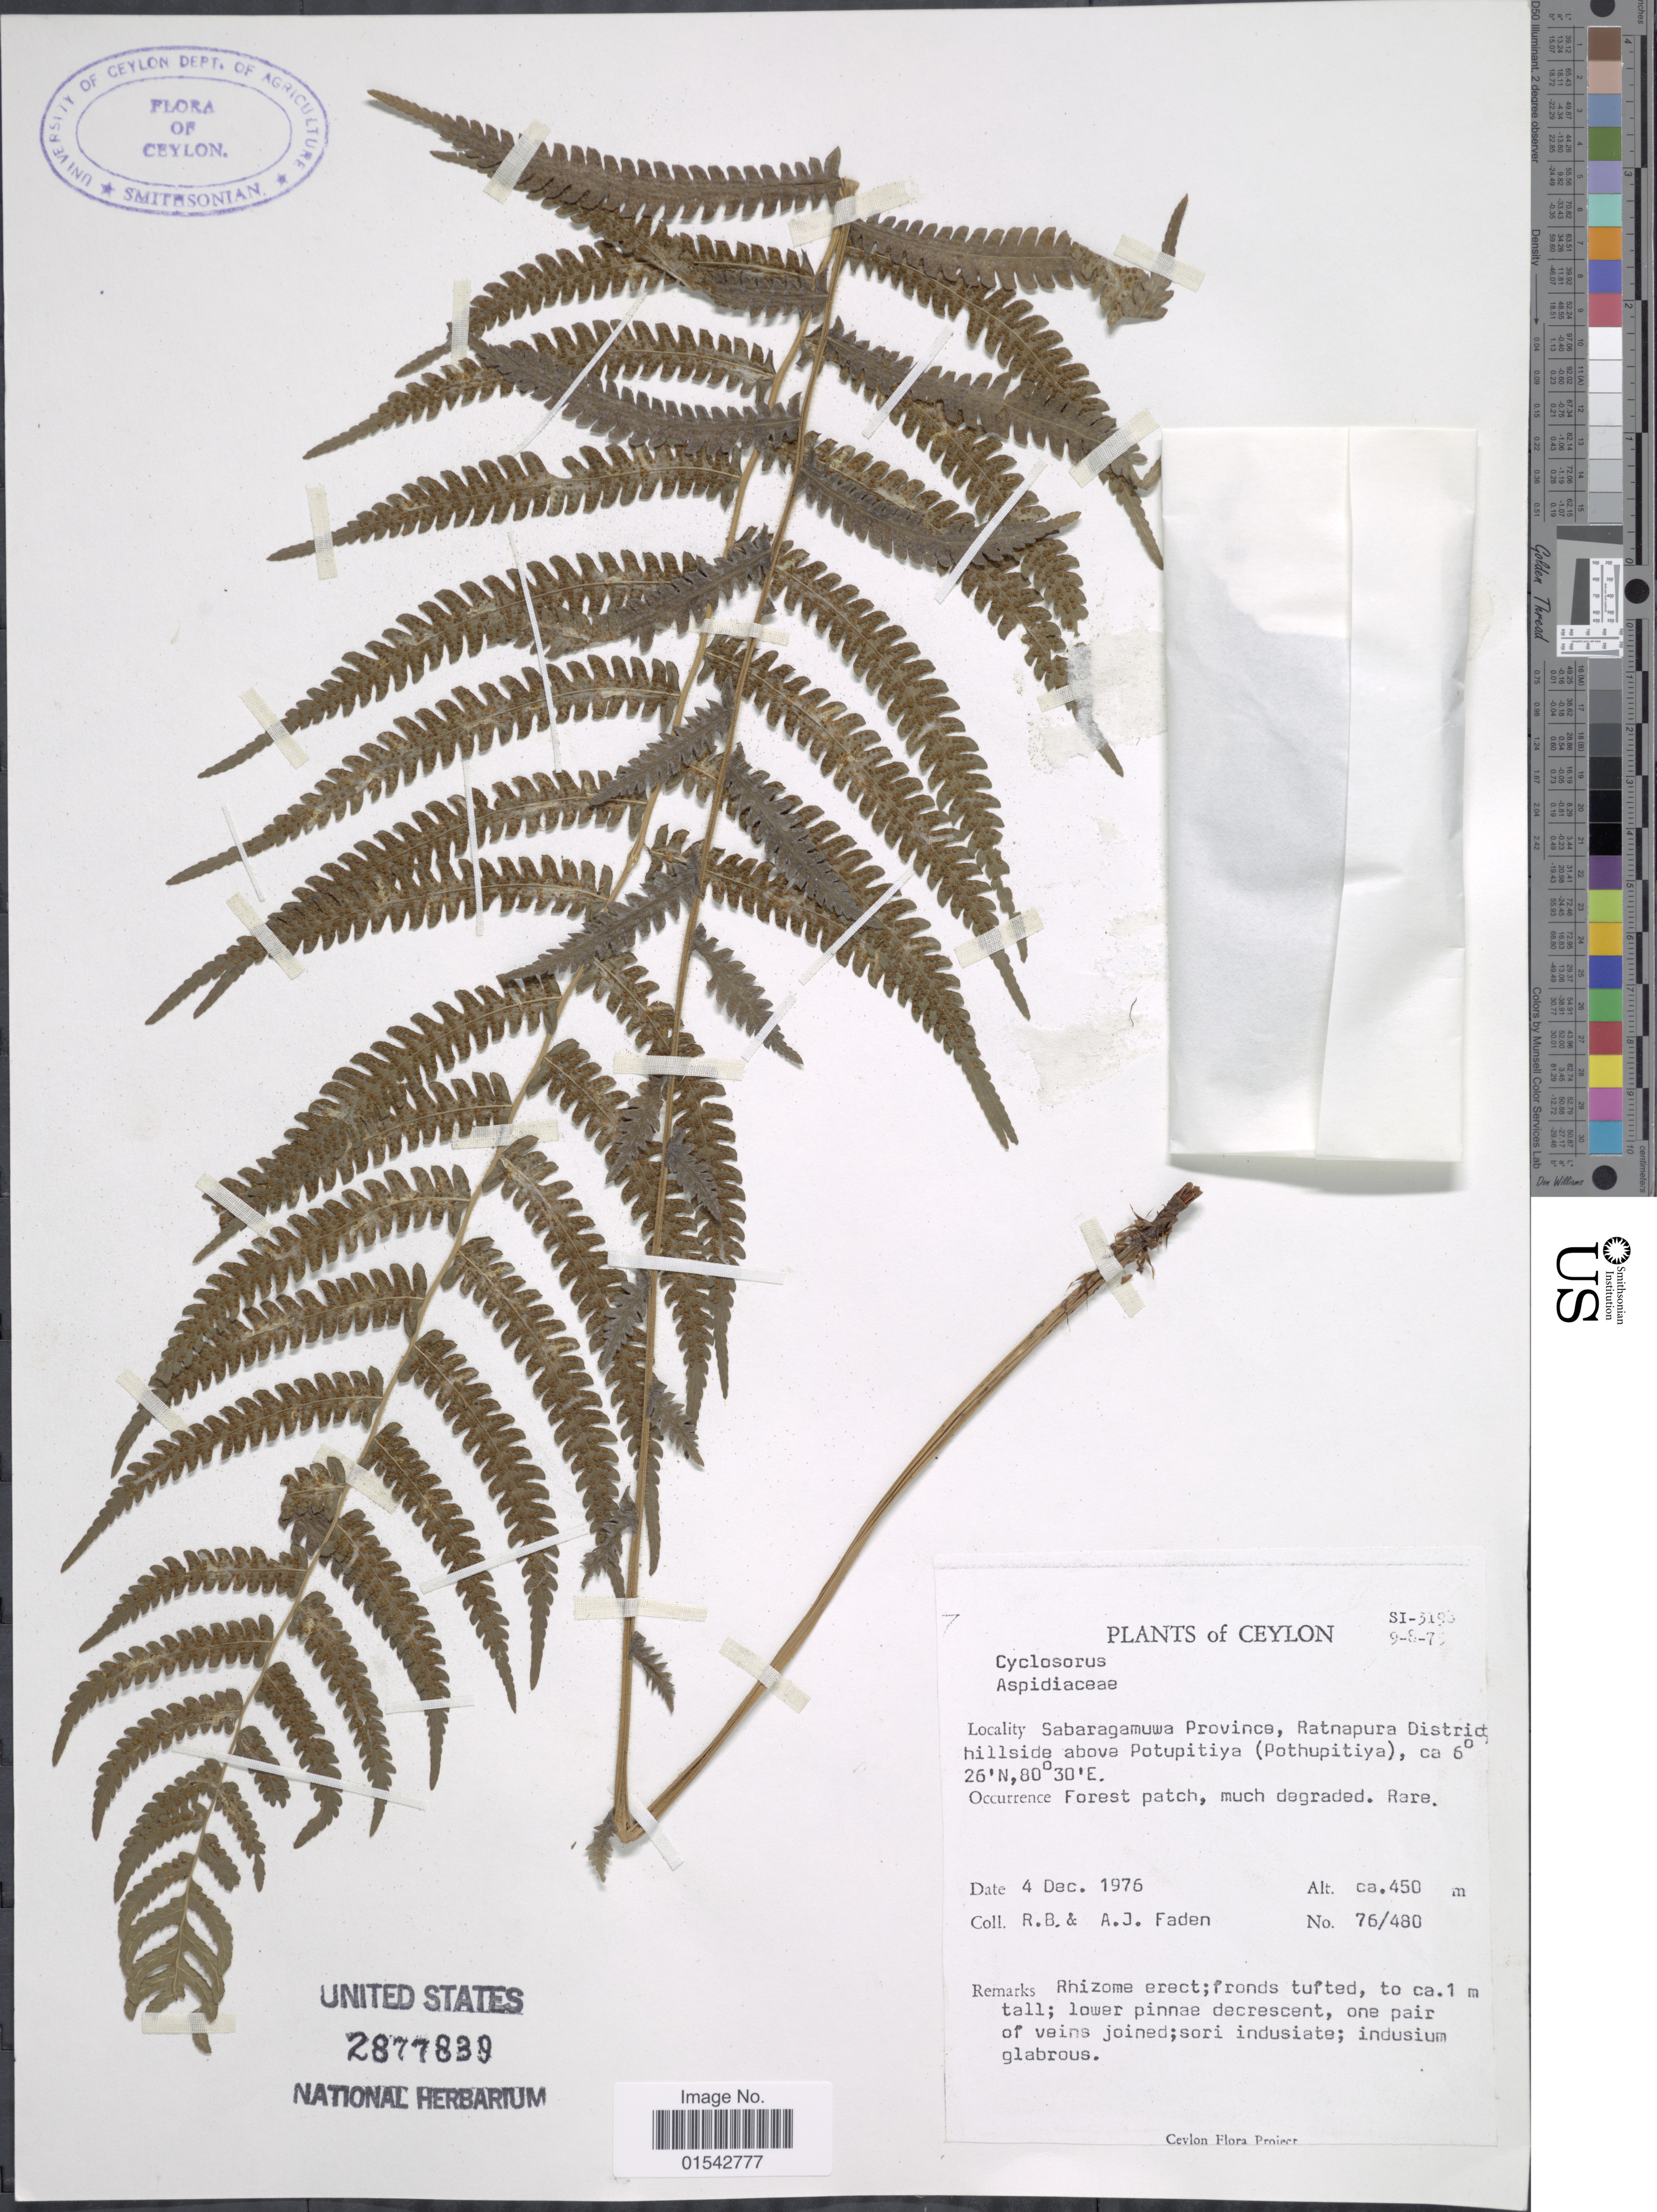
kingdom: Plantae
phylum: Tracheophyta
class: Polypodiopsida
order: Polypodiales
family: Thelypteridaceae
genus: Cyclosorus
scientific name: Cyclosorus sp.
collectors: R. B. Faden & A. J. Faden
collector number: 76/480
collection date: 1976-12-04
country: Sri Lanka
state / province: Sabaragamuwa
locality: Ceylon, Sabaragamuwa Province, Ratnapura District hillside above Potupitiya (Pothupitiya)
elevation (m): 450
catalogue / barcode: US 2877839